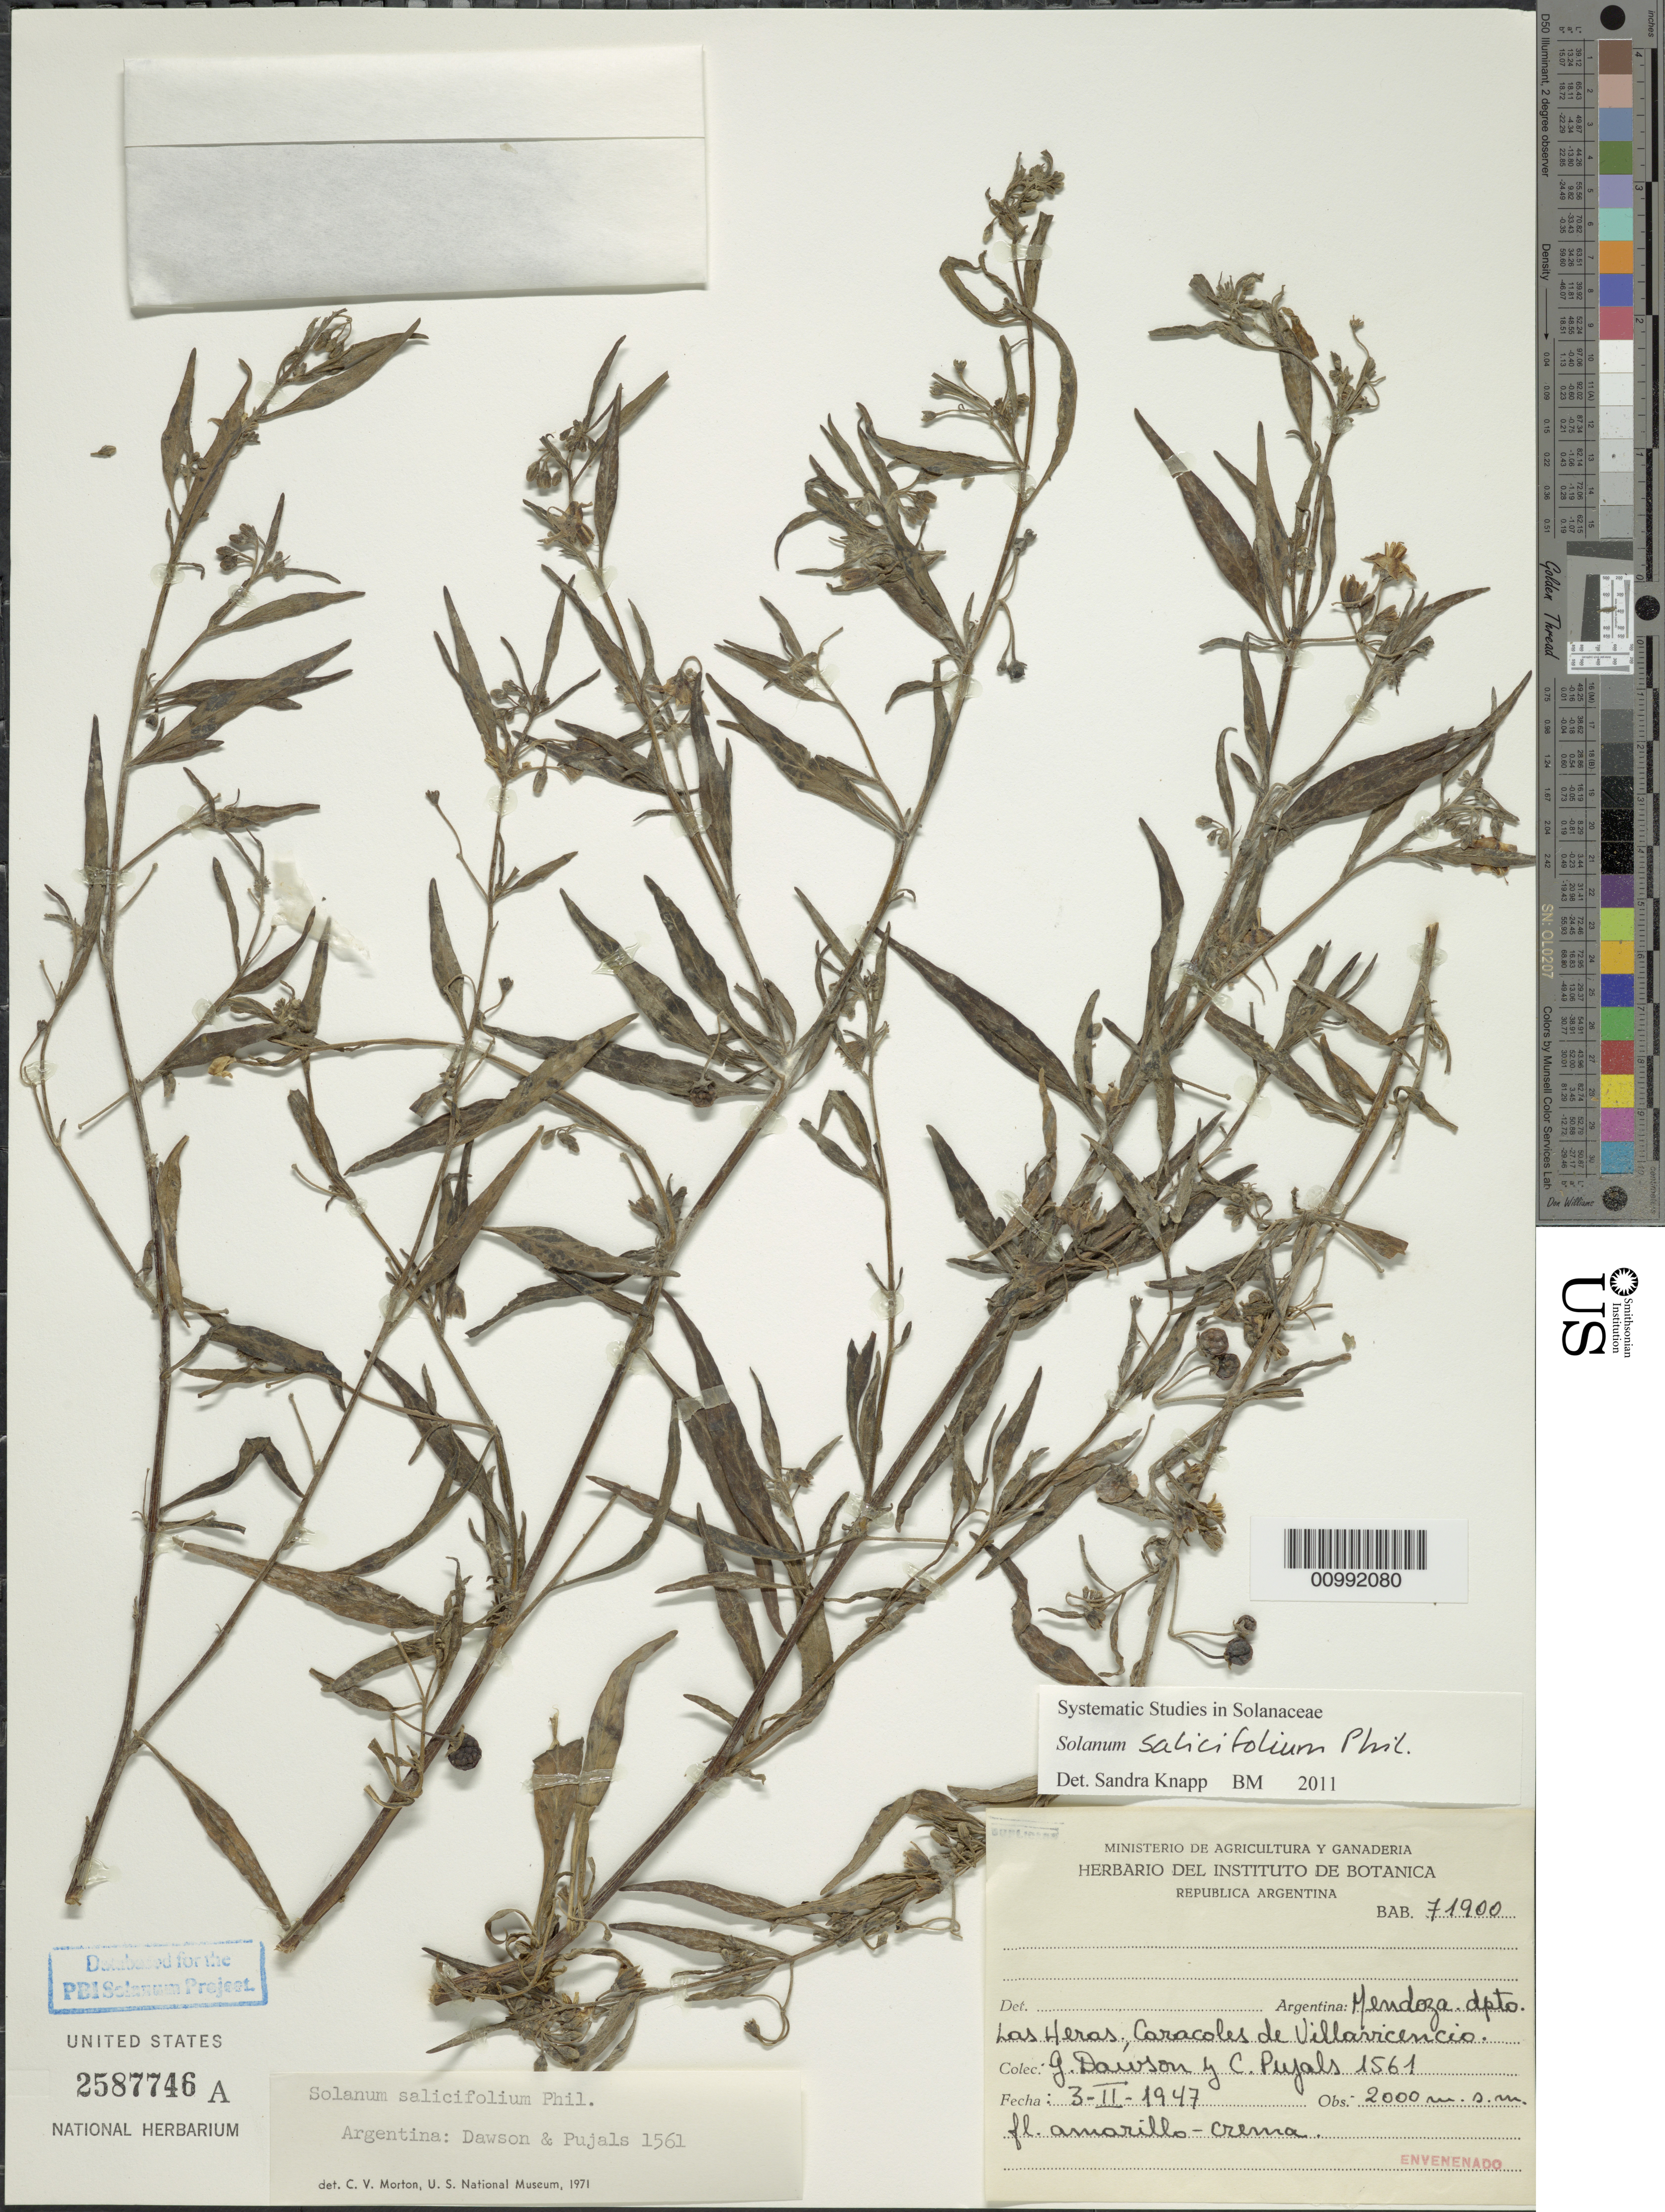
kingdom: Plantae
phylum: Tracheophyta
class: Magnoliopsida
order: Solanales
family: Solanaceae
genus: Solanum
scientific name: Solanum salicifolium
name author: Phil.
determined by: Knapp, S. D.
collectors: G. Dawson & C. Pujals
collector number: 1561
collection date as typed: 3 Feb 1947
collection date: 1947-02-03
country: Argentina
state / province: Mendoza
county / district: Las Heras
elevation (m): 2000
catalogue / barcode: US 2587746A